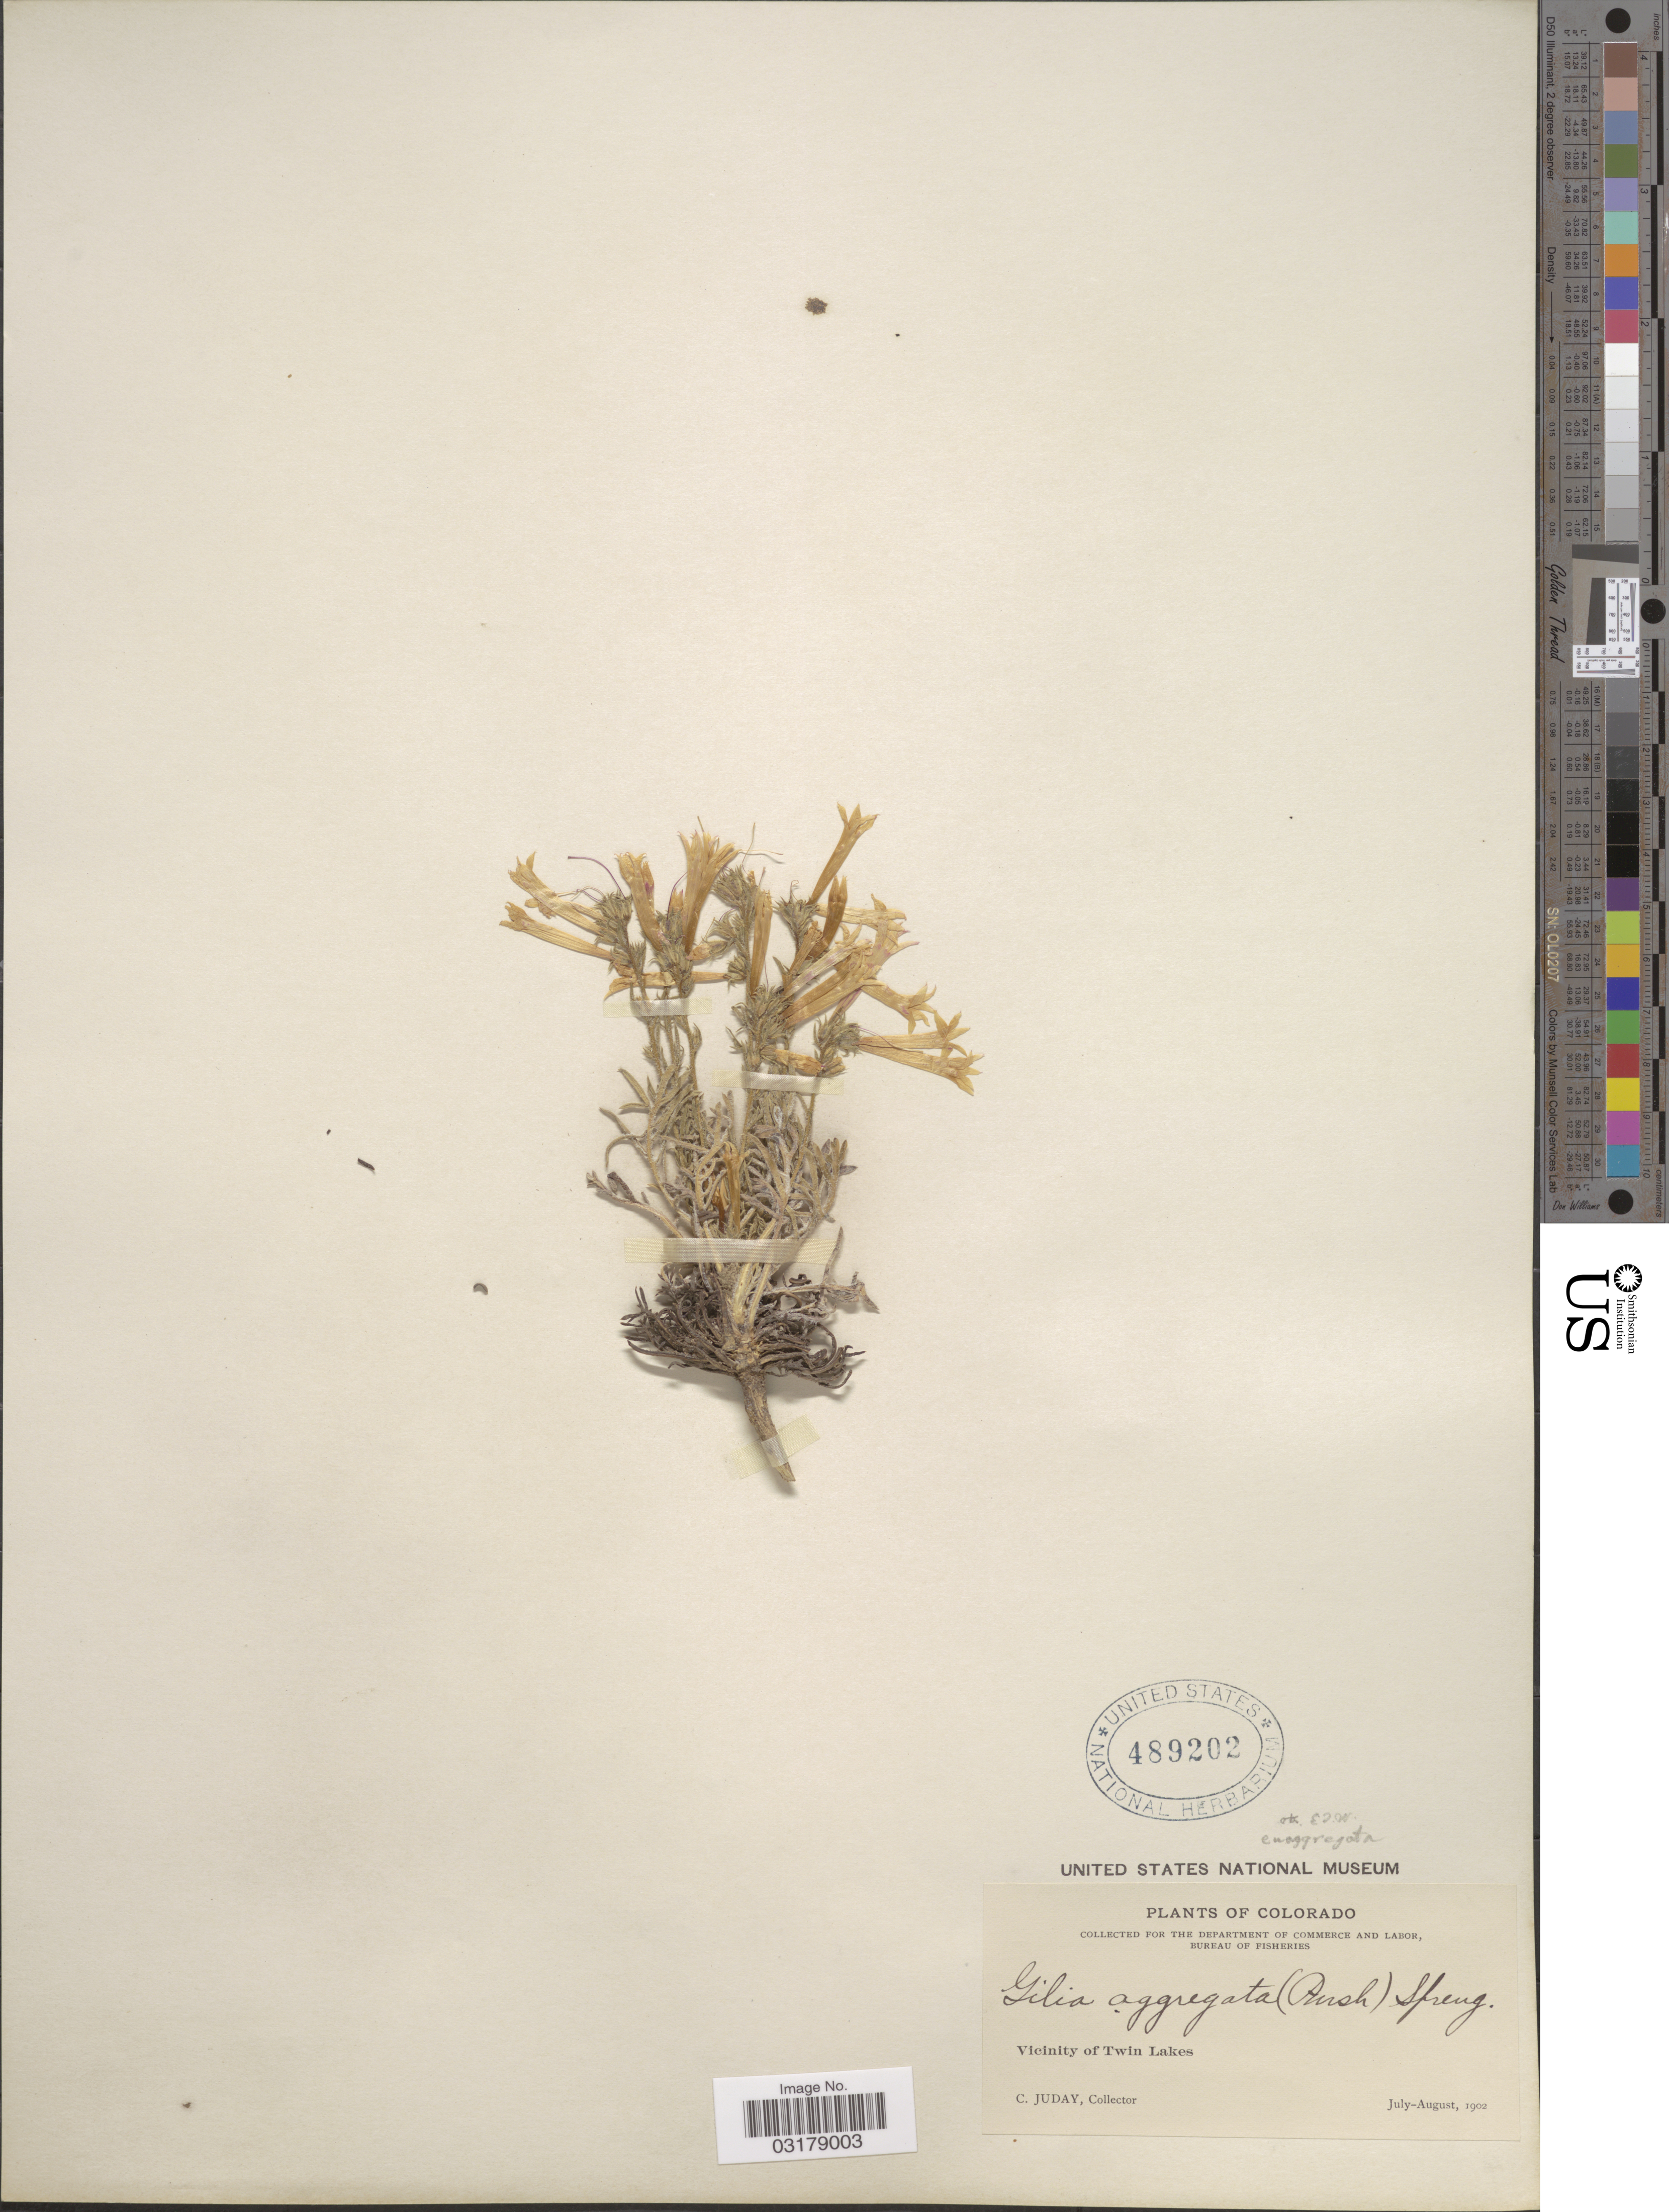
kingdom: Plantae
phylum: Tracheophyta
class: Magnoliopsida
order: Ericales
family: Polemoniaceae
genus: Ipomopsis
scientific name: Ipomopsis aggregata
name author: (Pursh) V.E. Grant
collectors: C. Juday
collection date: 1902-07/1902-08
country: United States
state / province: Colorado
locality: Vicinity of Twin Lakes.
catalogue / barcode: US 489202